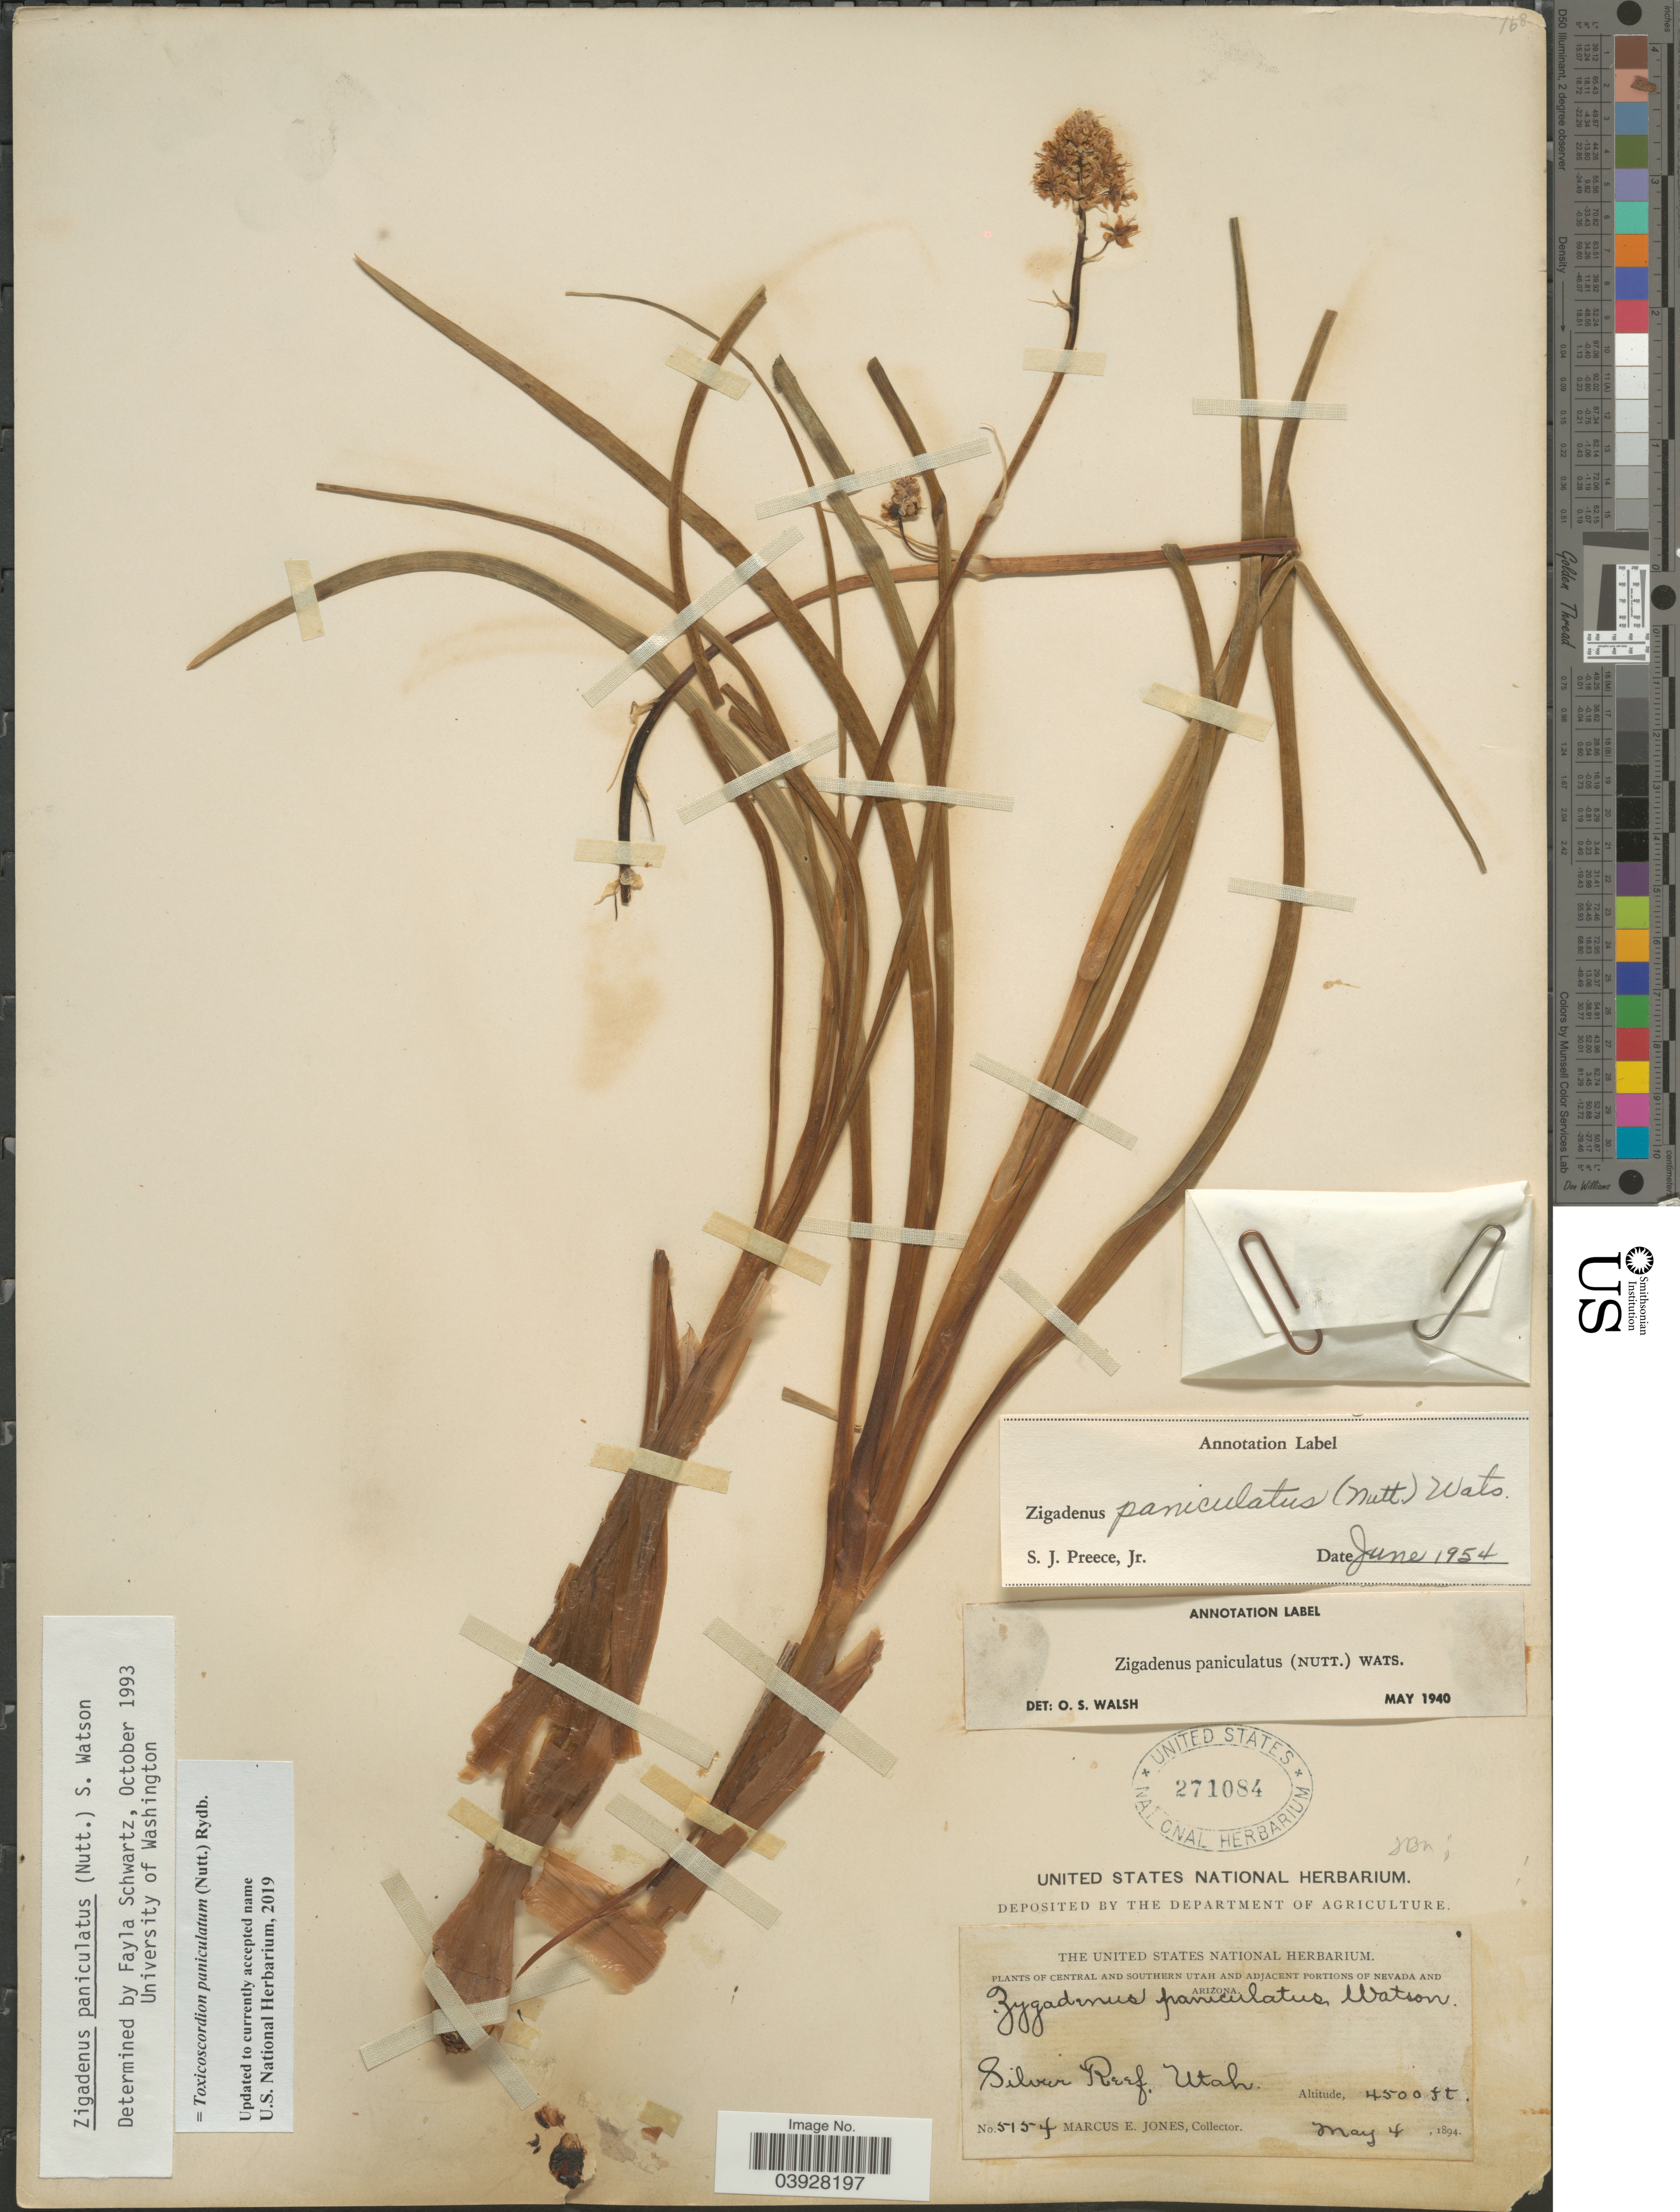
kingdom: Plantae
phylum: Tracheophyta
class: Liliopsida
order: Liliales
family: Melanthiaceae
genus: Toxicoscordion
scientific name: Toxicoscordion paniculatum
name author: (Nutt.) Rydb.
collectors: M. E. Jones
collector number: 5154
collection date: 1894-05-04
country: United States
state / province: Utah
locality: Central and Southern Utah. Silver Reef.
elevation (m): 1372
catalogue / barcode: US 271084